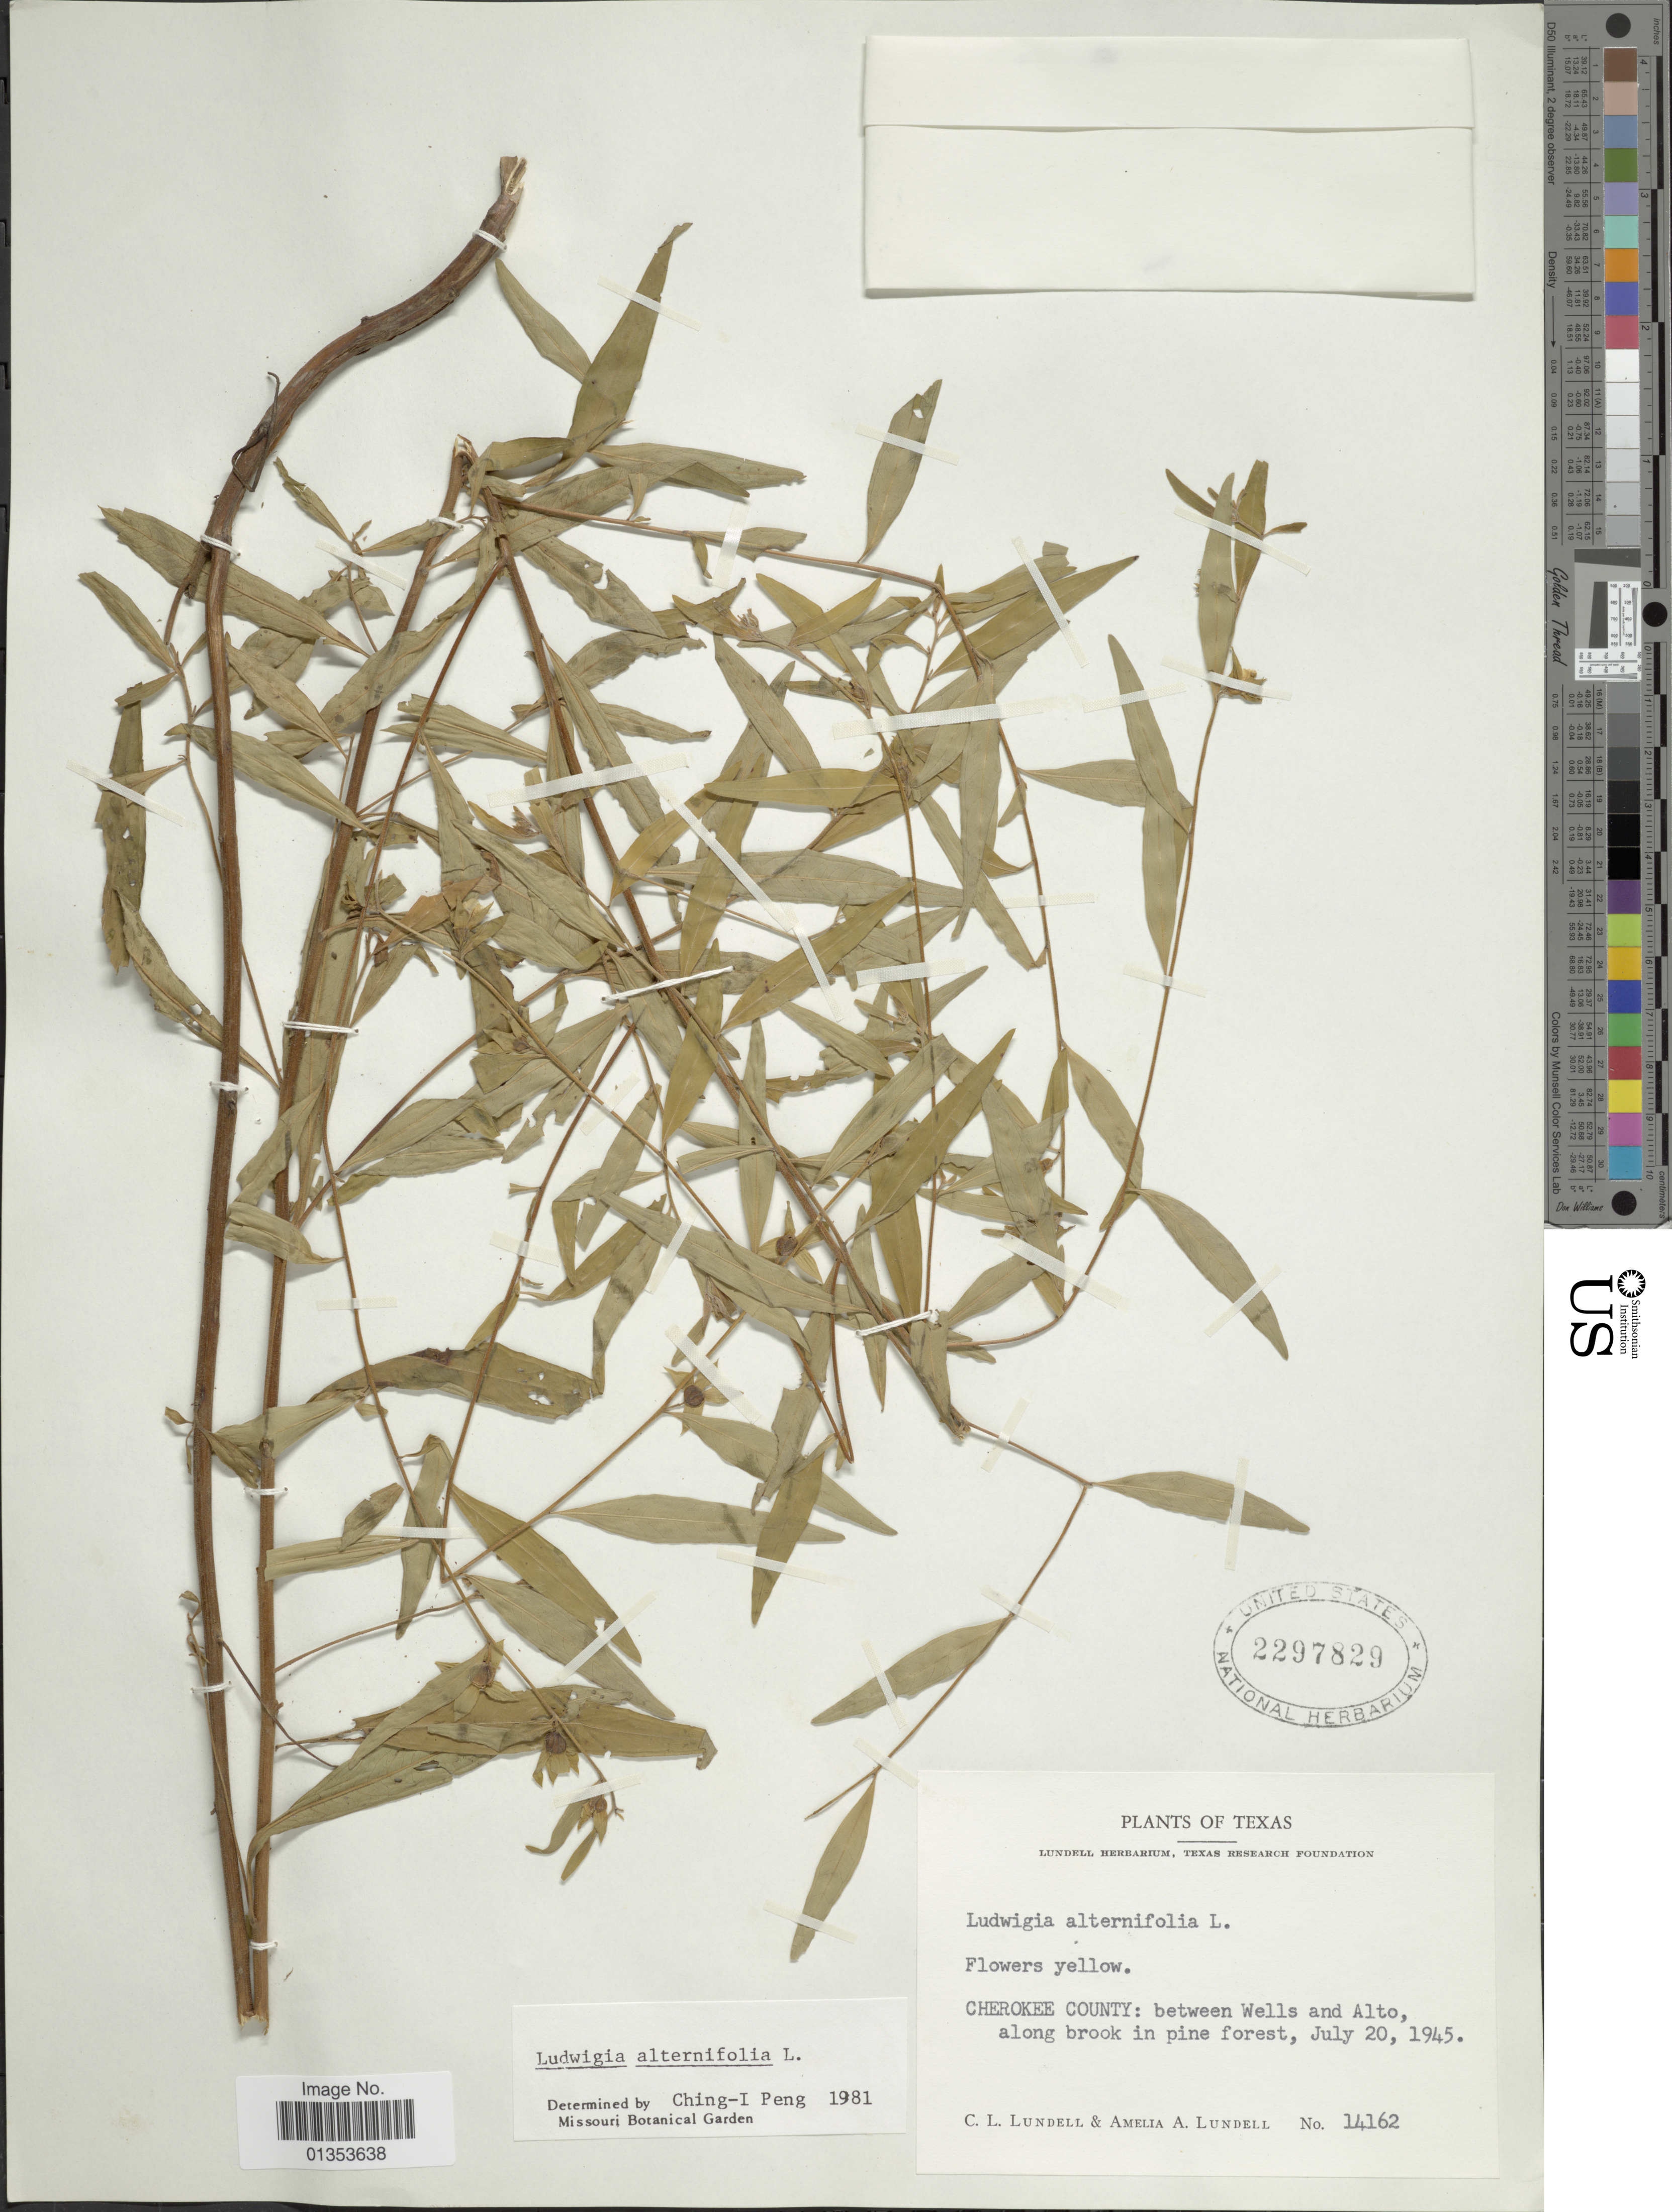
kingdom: Plantae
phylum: Tracheophyta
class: Magnoliopsida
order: Myrtales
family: Onagraceae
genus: Ludwigia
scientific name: Ludwigia alternifolia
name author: L.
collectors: C. L. Lundell & A. A. Lundell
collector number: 14162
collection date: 1945-07-20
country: United States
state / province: Texas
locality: Cherokee County: between Wells and Alto, along brook in pine forest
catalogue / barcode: US 2297829